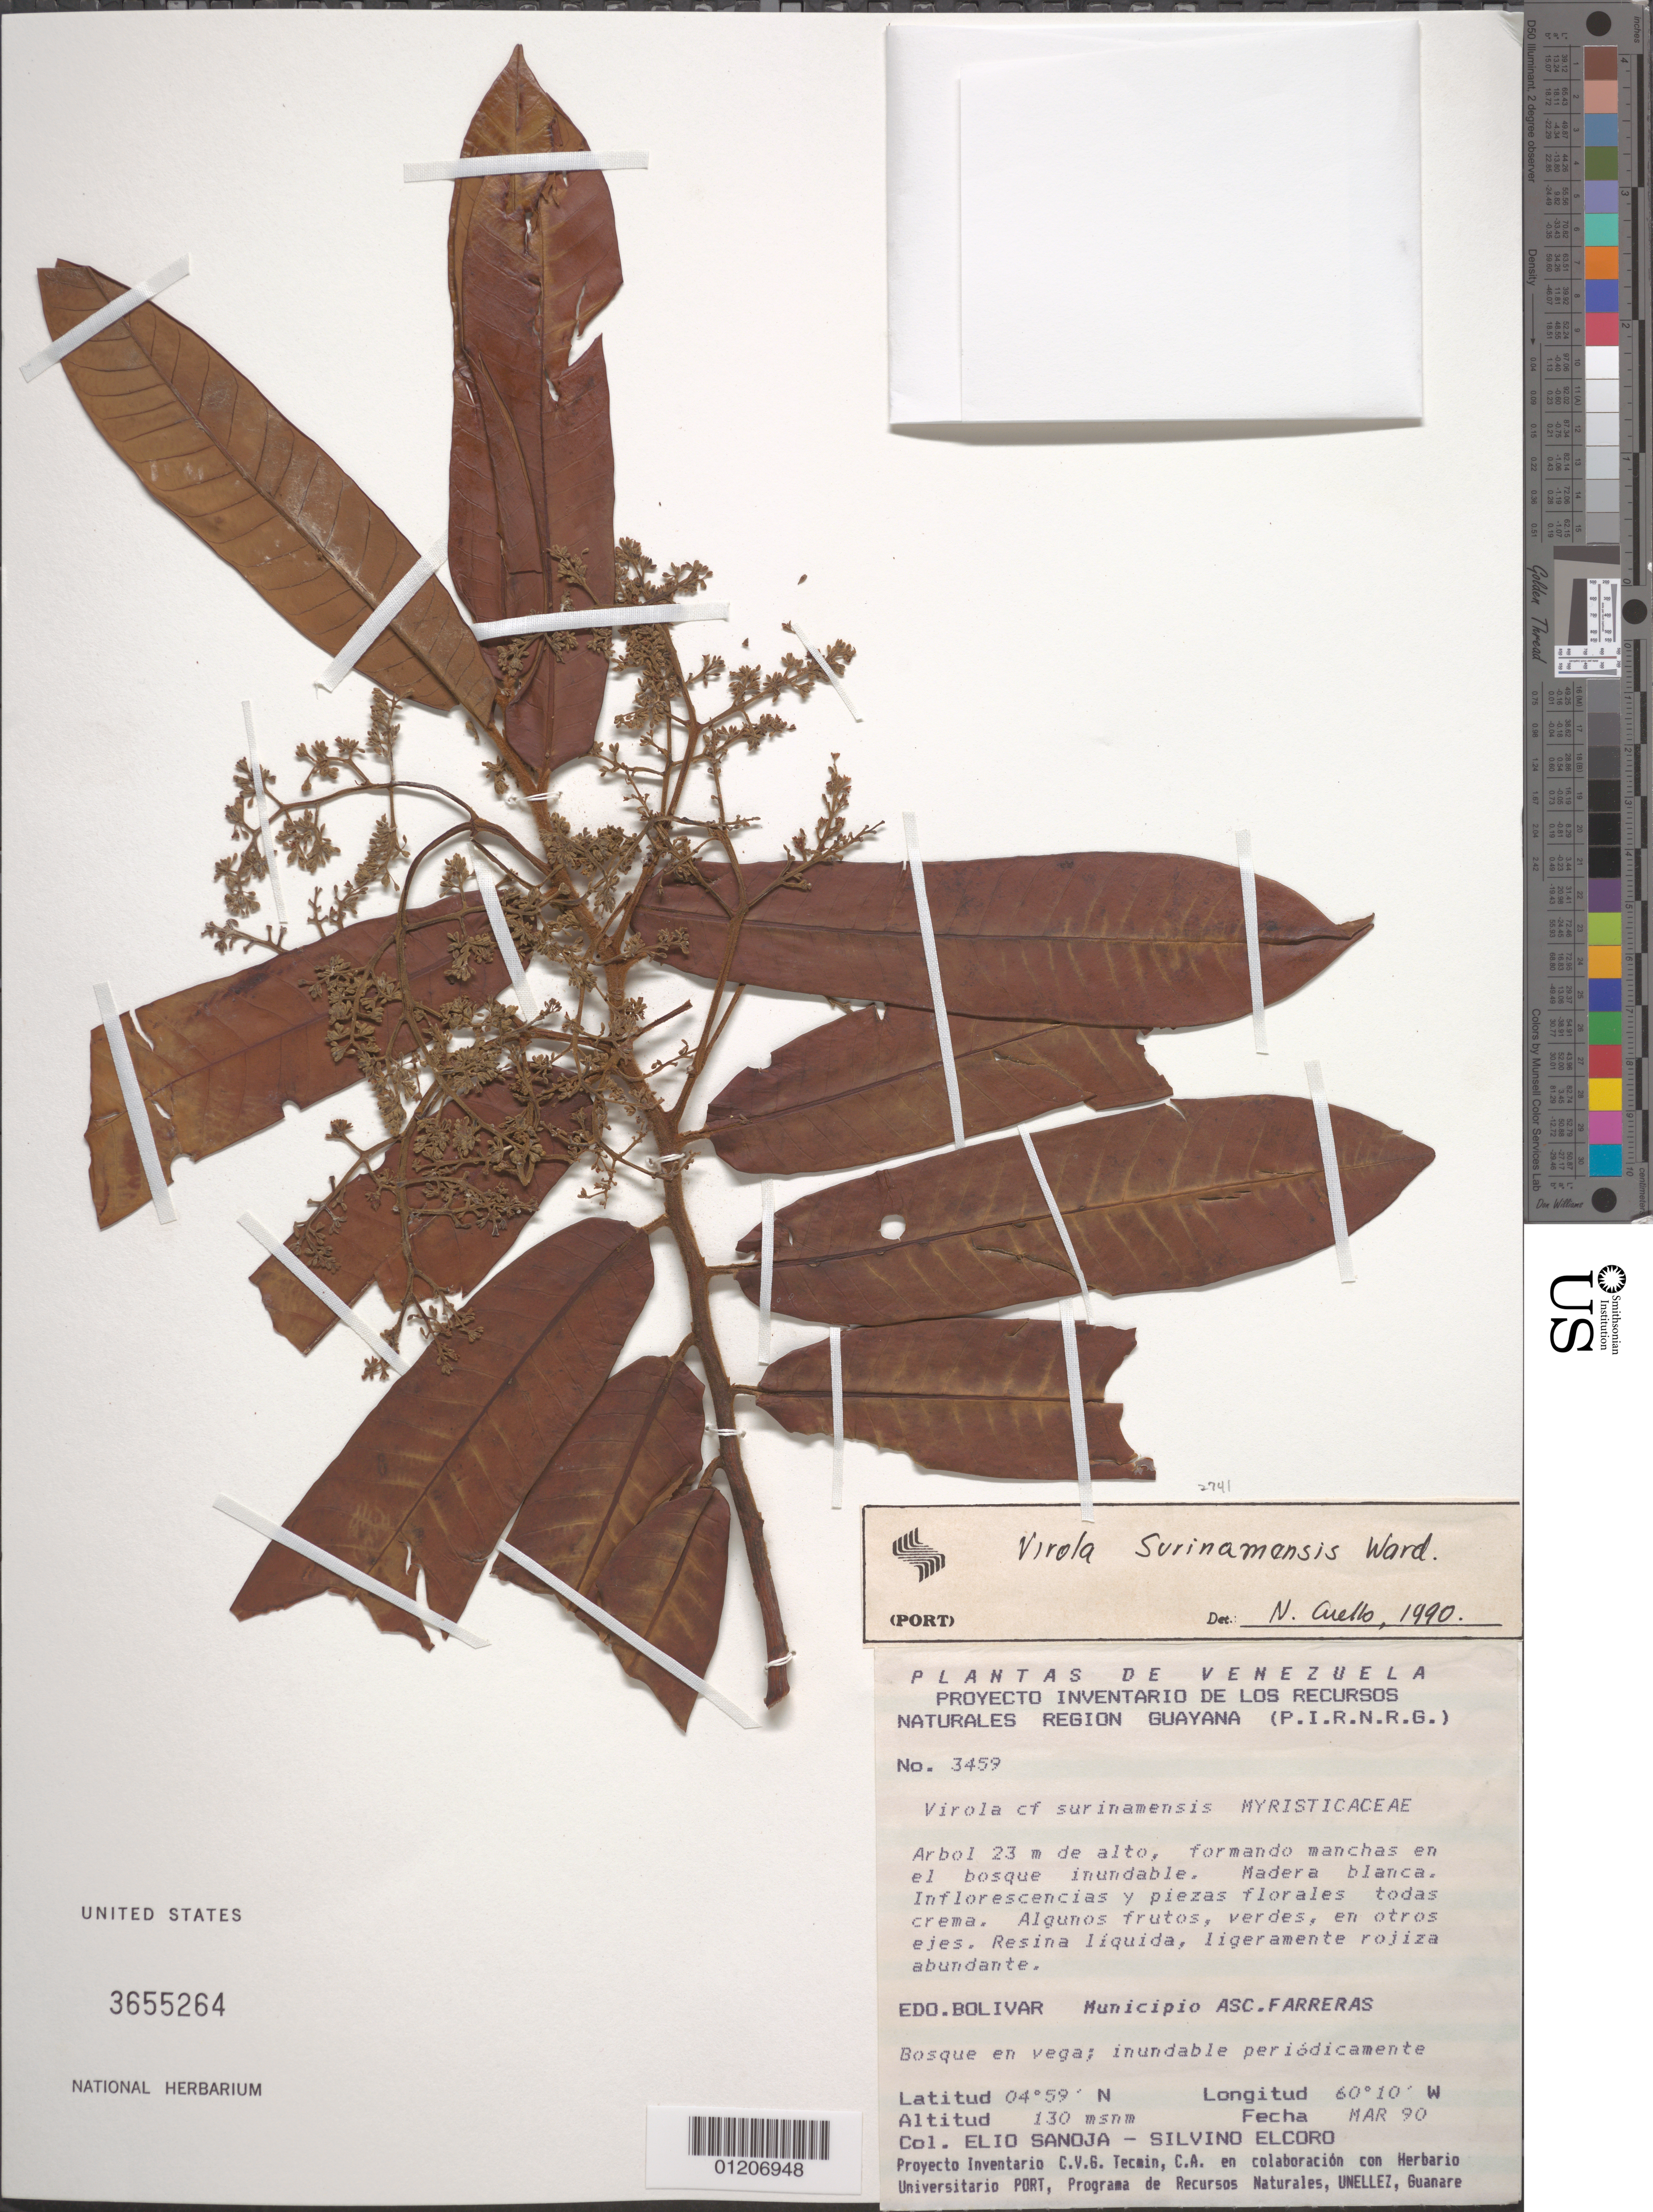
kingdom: Plantae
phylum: Tracheophyta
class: Magnoliopsida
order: Magnoliales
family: Myristicaceae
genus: Virola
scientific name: Virola surinamensis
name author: (Rol.) Warb.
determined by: Cuello, Nidia L.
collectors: E. Sanoja & S. Elcoro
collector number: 3459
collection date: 1990-03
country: Venezuela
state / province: Bolívar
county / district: Sucre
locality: Ascención Farreras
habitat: Formando manchas en el bosuqe inundables. Bosque en vega; inundable periodicamente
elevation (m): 130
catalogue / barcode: US 3655264